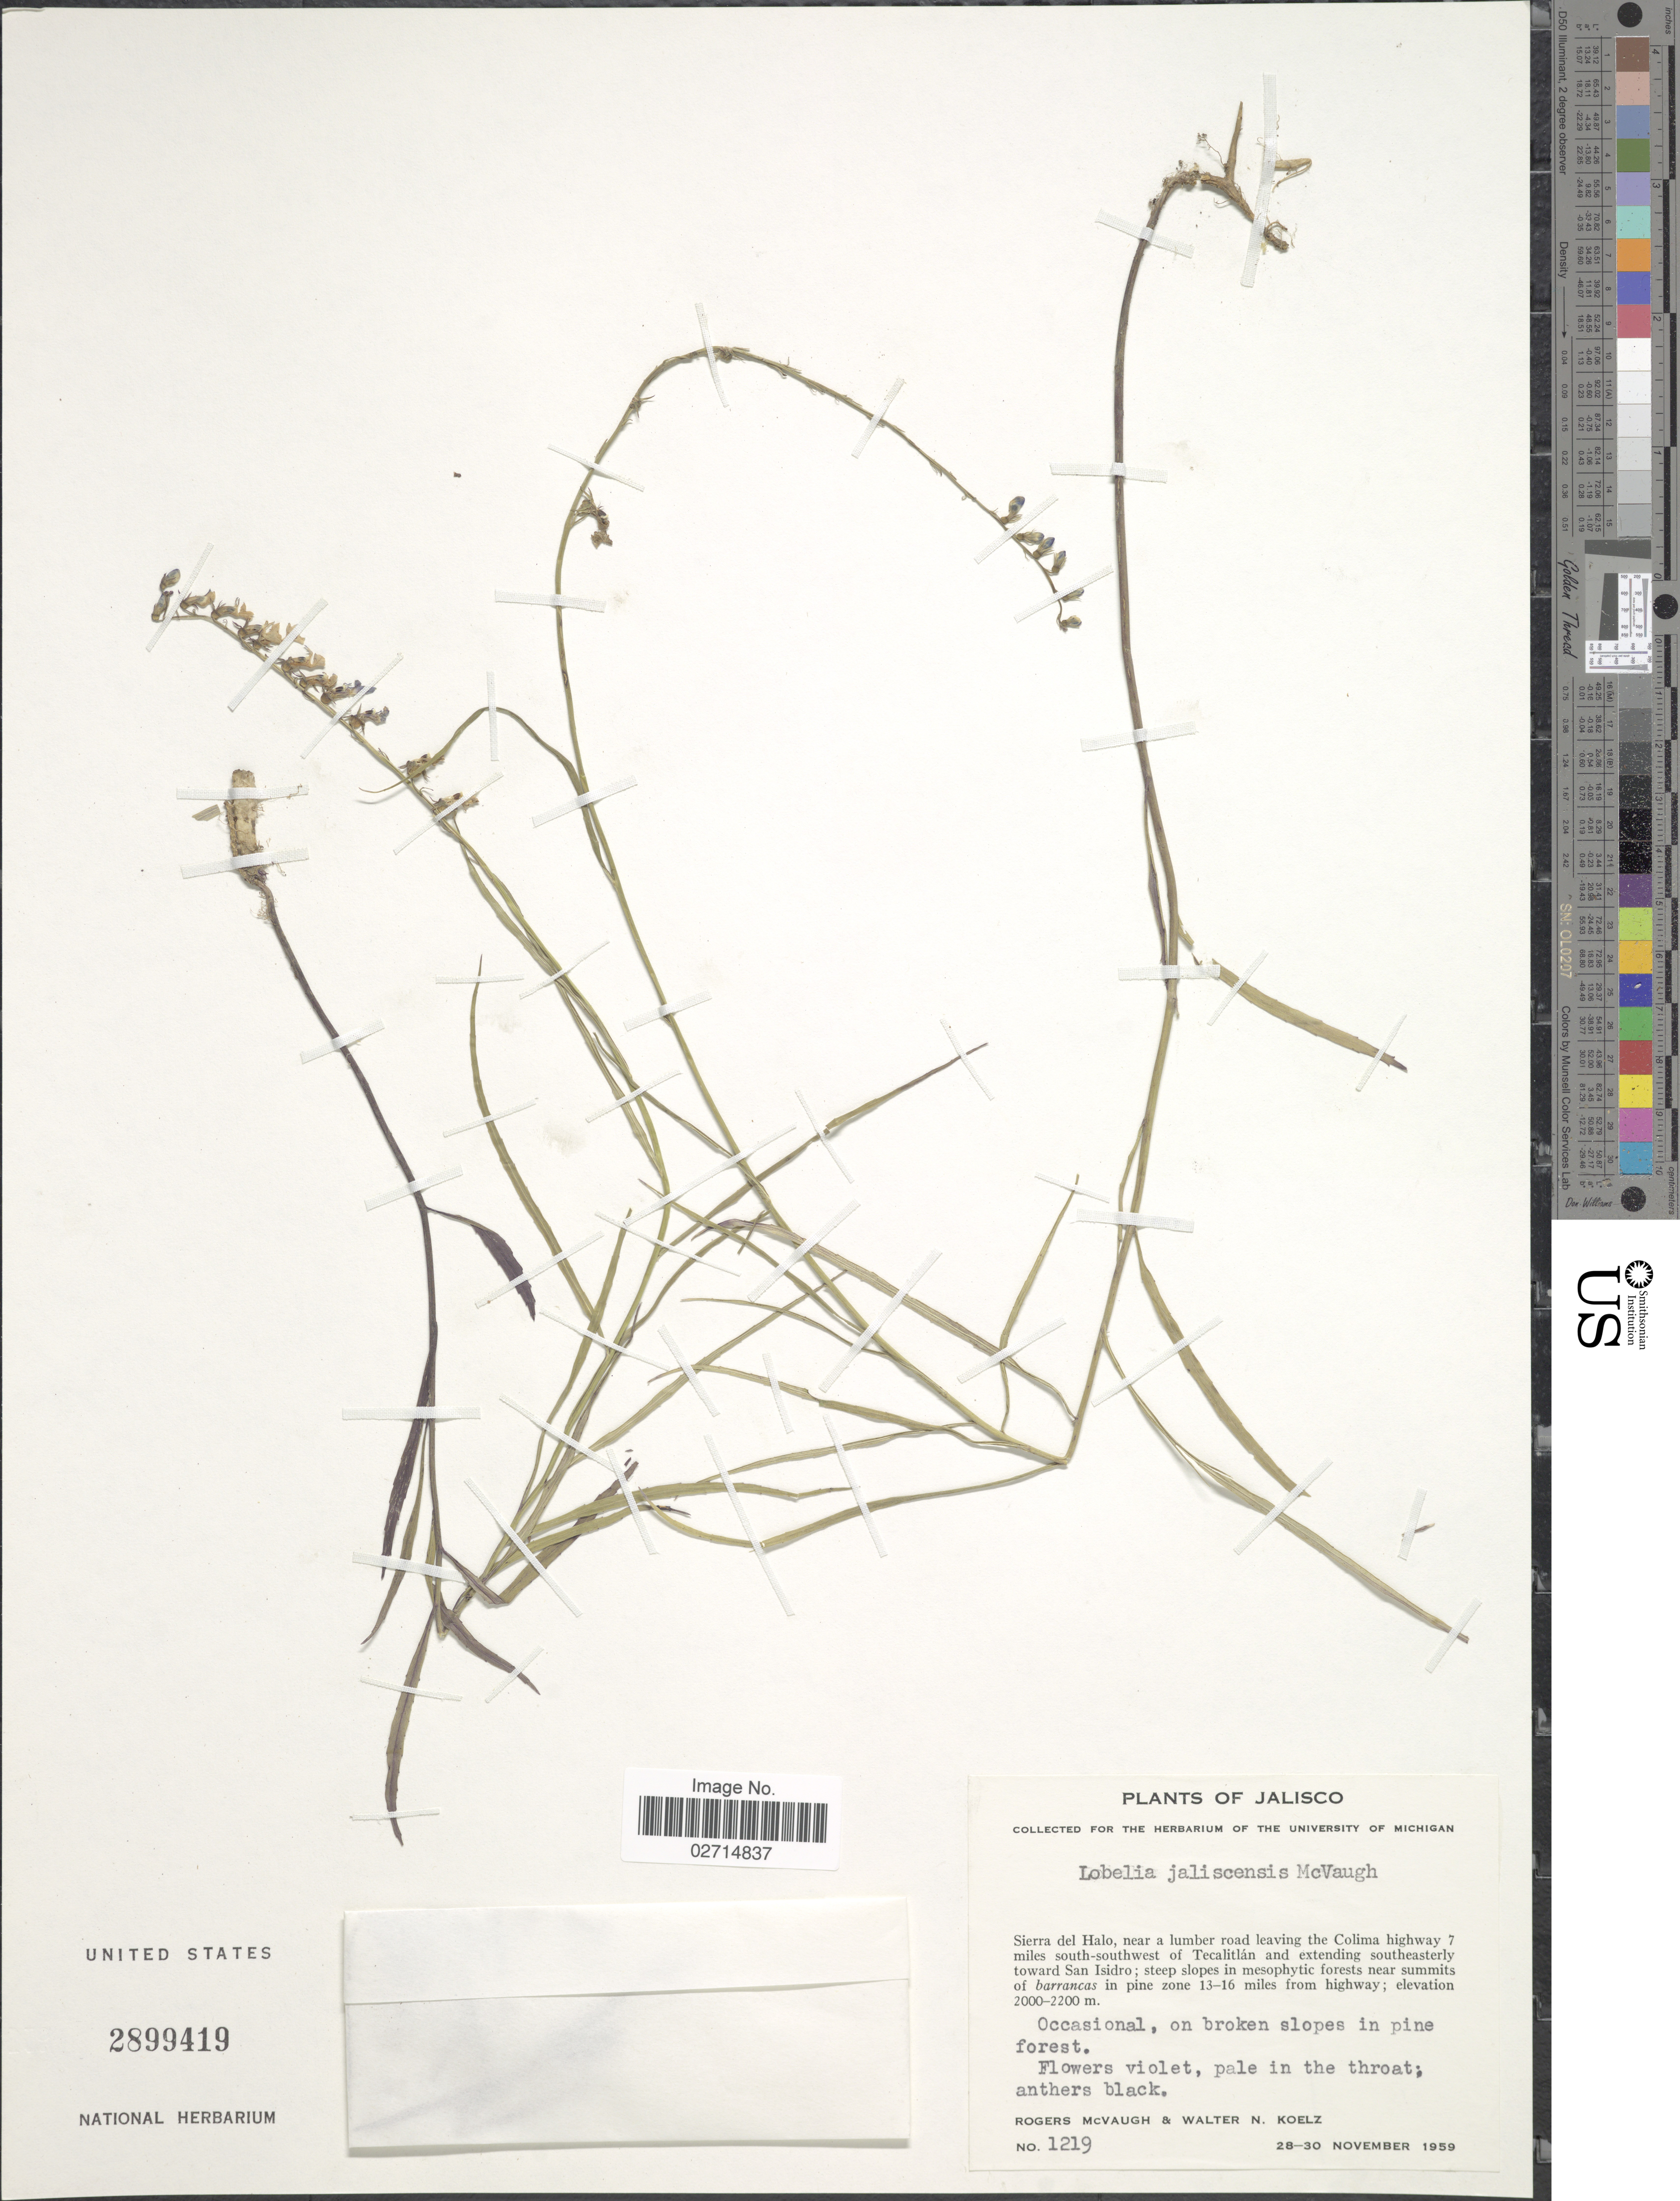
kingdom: Plantae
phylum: Tracheophyta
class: Magnoliopsida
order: Asterales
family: Campanulaceae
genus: Lobelia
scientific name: Lobelia jaliscensis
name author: McVaugh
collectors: R. McVaugh & W. N. Koelz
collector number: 1219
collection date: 1959-11-28/1959-11-30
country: Mexico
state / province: Jalisco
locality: Sierra del Halo, near a lumber road, leaving the Colima highway 7 miles south-southwest of Tecalitlán and extending southeasterly toward San Isidro; near summits of barrancas in pine zone 13-16 miles from highway.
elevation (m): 2000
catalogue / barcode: US 2899419